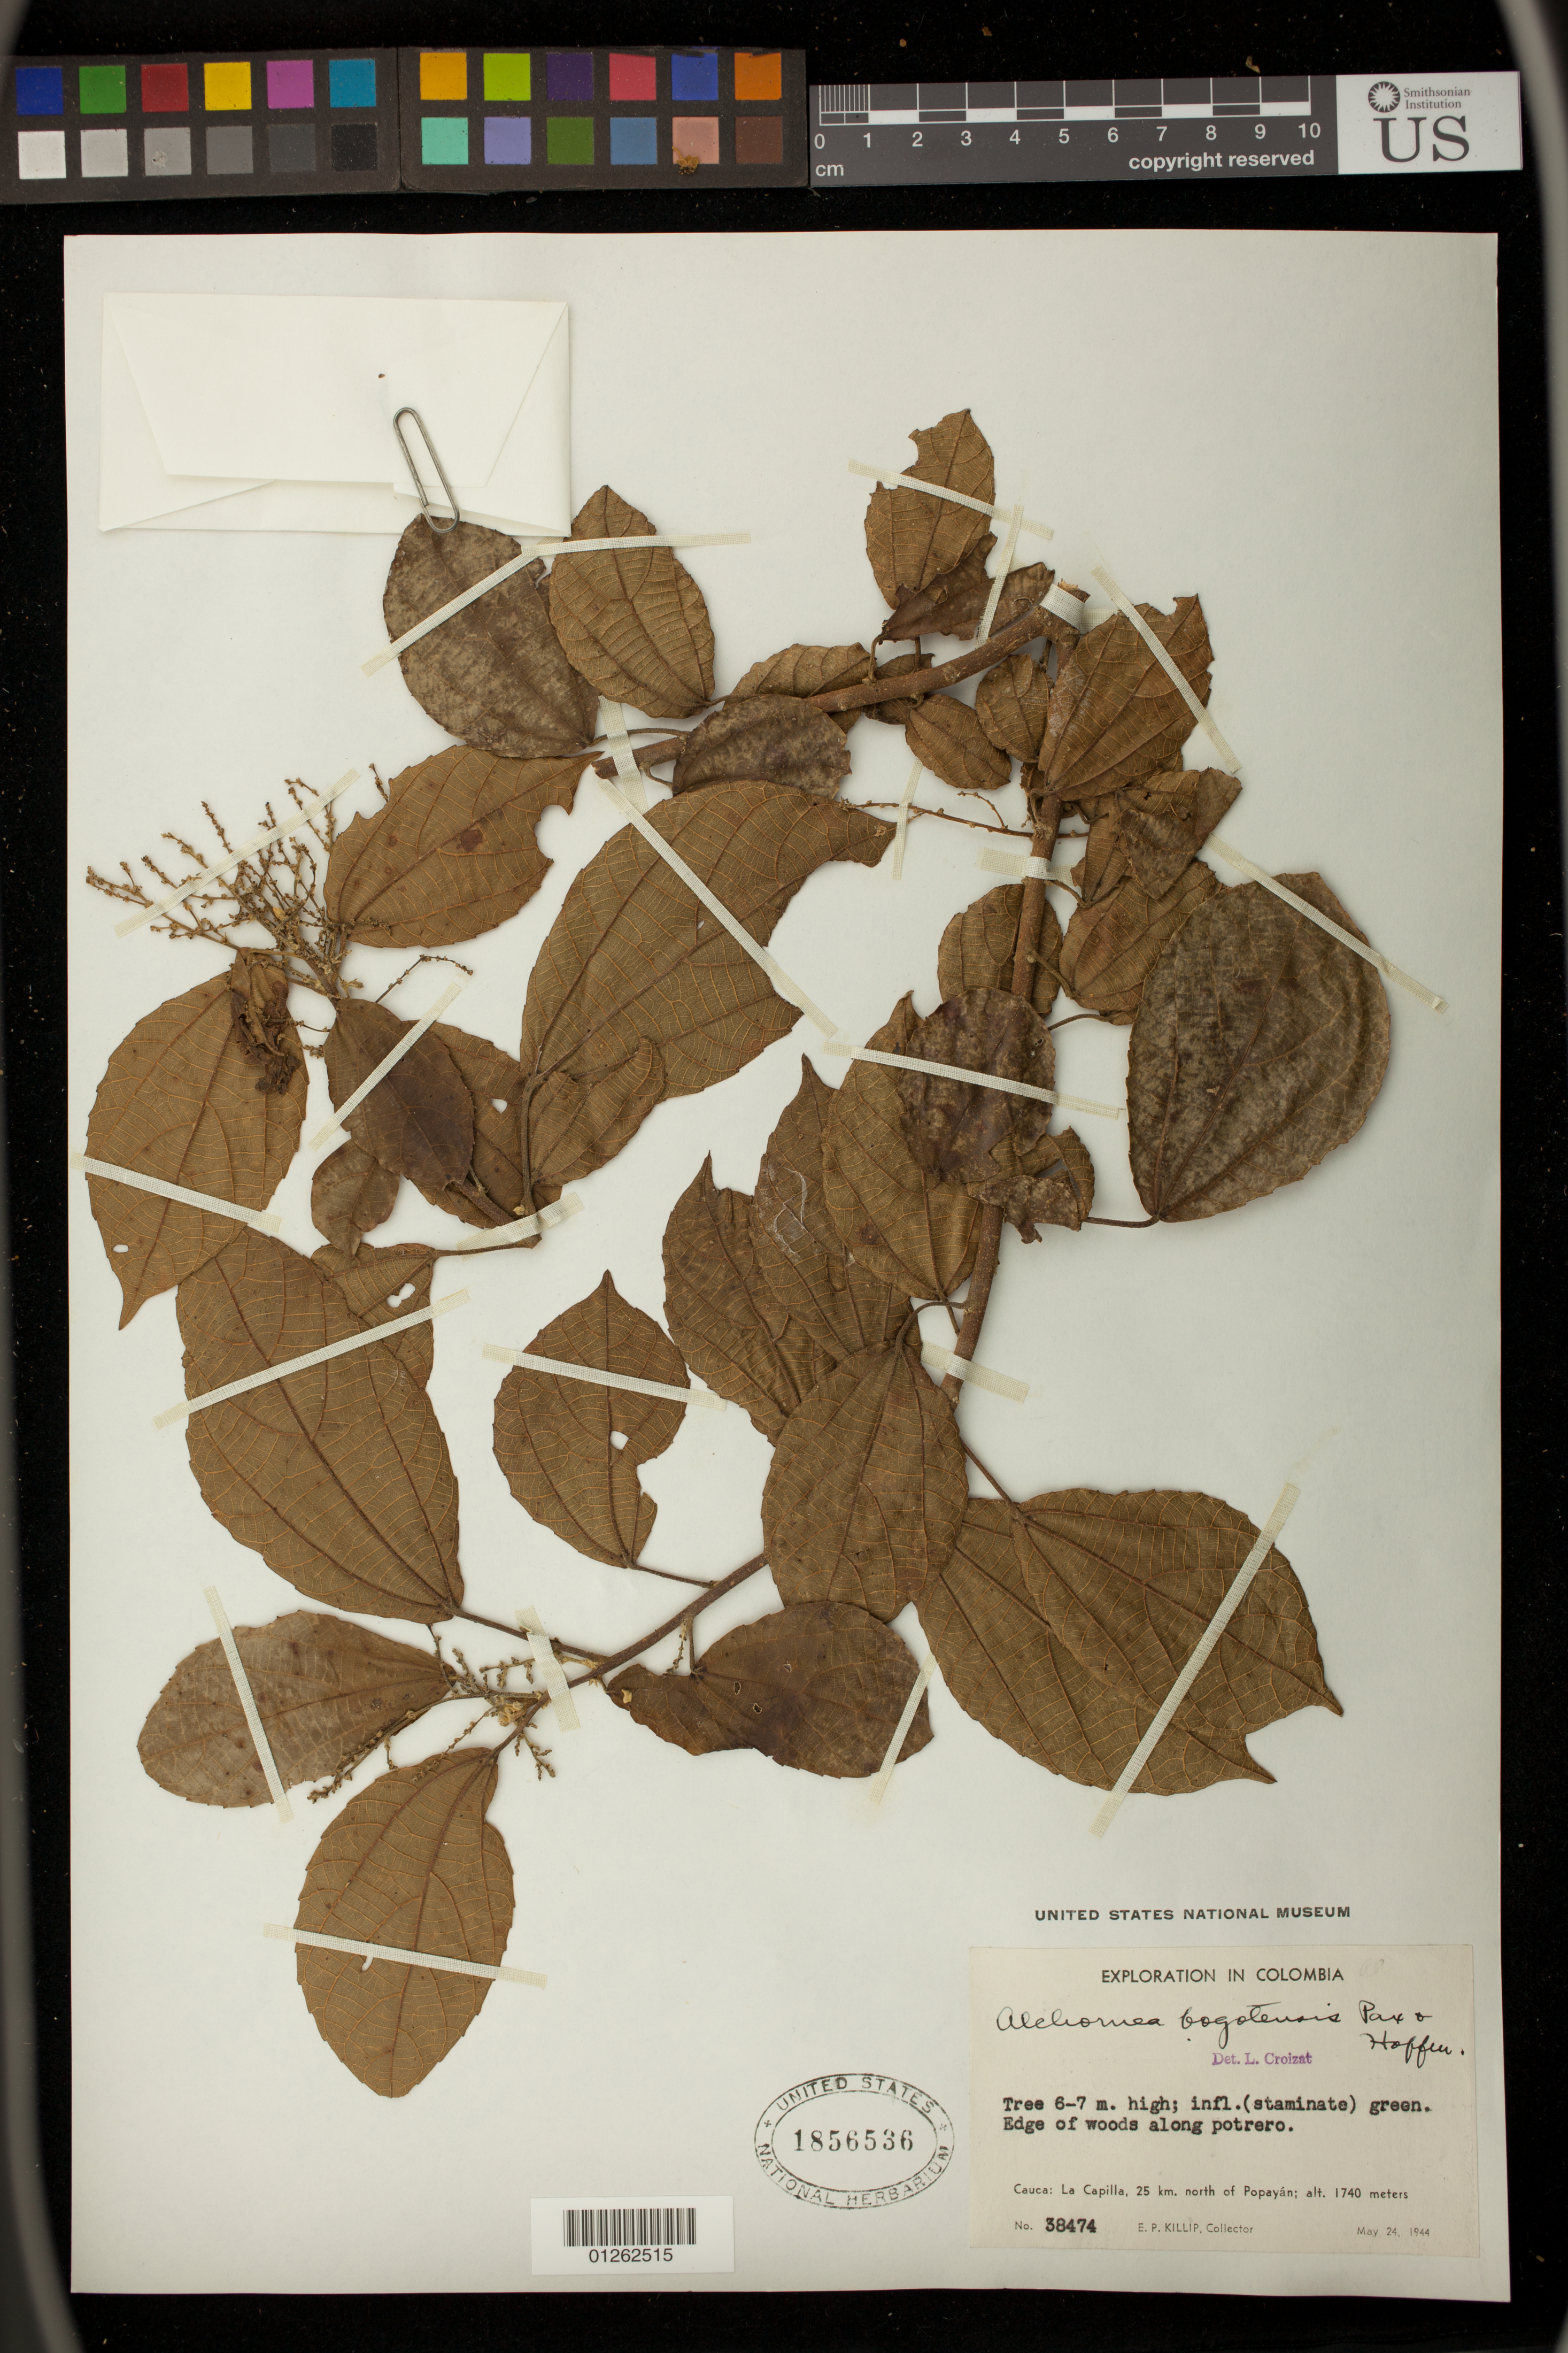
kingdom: Plantae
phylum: Tracheophyta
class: Magnoliopsida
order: Malpighiales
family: Euphorbiaceae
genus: Alchornea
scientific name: Alchornea bogotensis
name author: Pax & K. Hoffm.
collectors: E. P. Killip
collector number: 38474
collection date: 1944-05-24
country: Colombia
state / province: Cauca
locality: La Capilla, 25 km. north of Popayan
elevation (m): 1740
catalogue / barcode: US 1856536